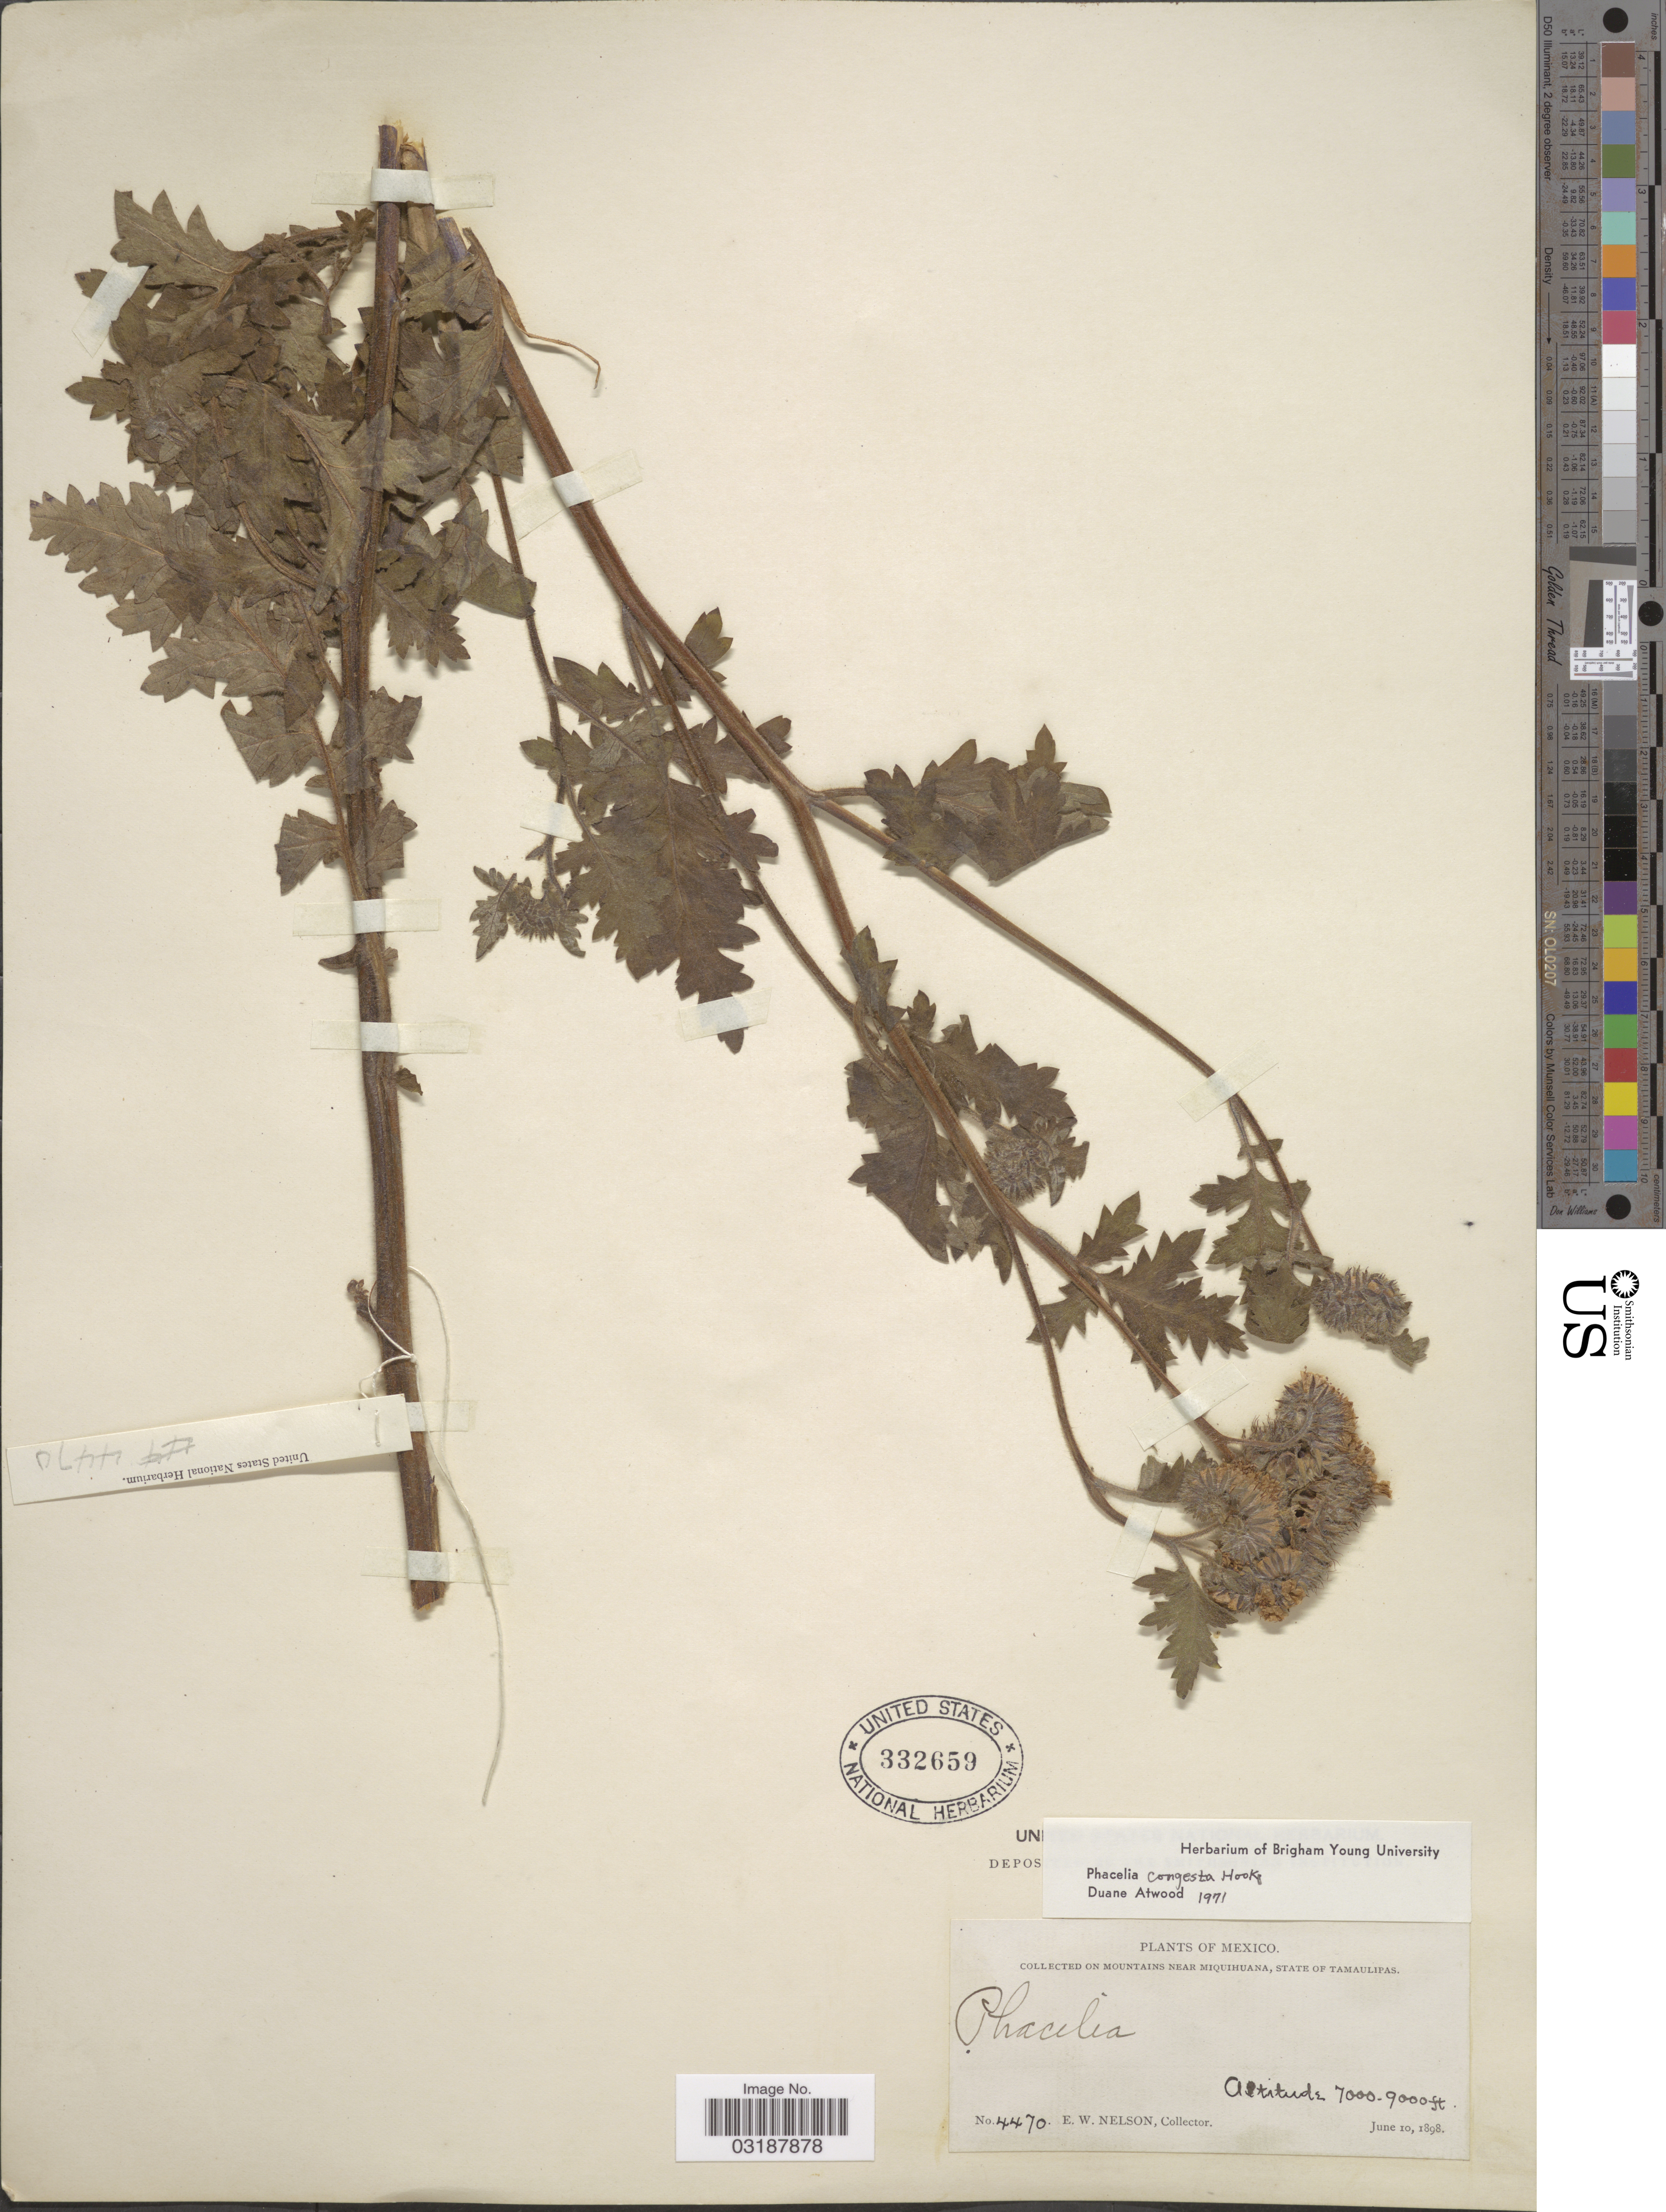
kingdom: Plantae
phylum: Tracheophyta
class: Magnoliopsida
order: Boraginales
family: Hydrophyllaceae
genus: Phacelia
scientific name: Phacelia congesta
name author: Hook.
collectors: E. W. Nelson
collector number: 4470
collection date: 1898-06-10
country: Mexico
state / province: Tamaulipas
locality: On mountains near Miquihuana.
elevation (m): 2134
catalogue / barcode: US 332659